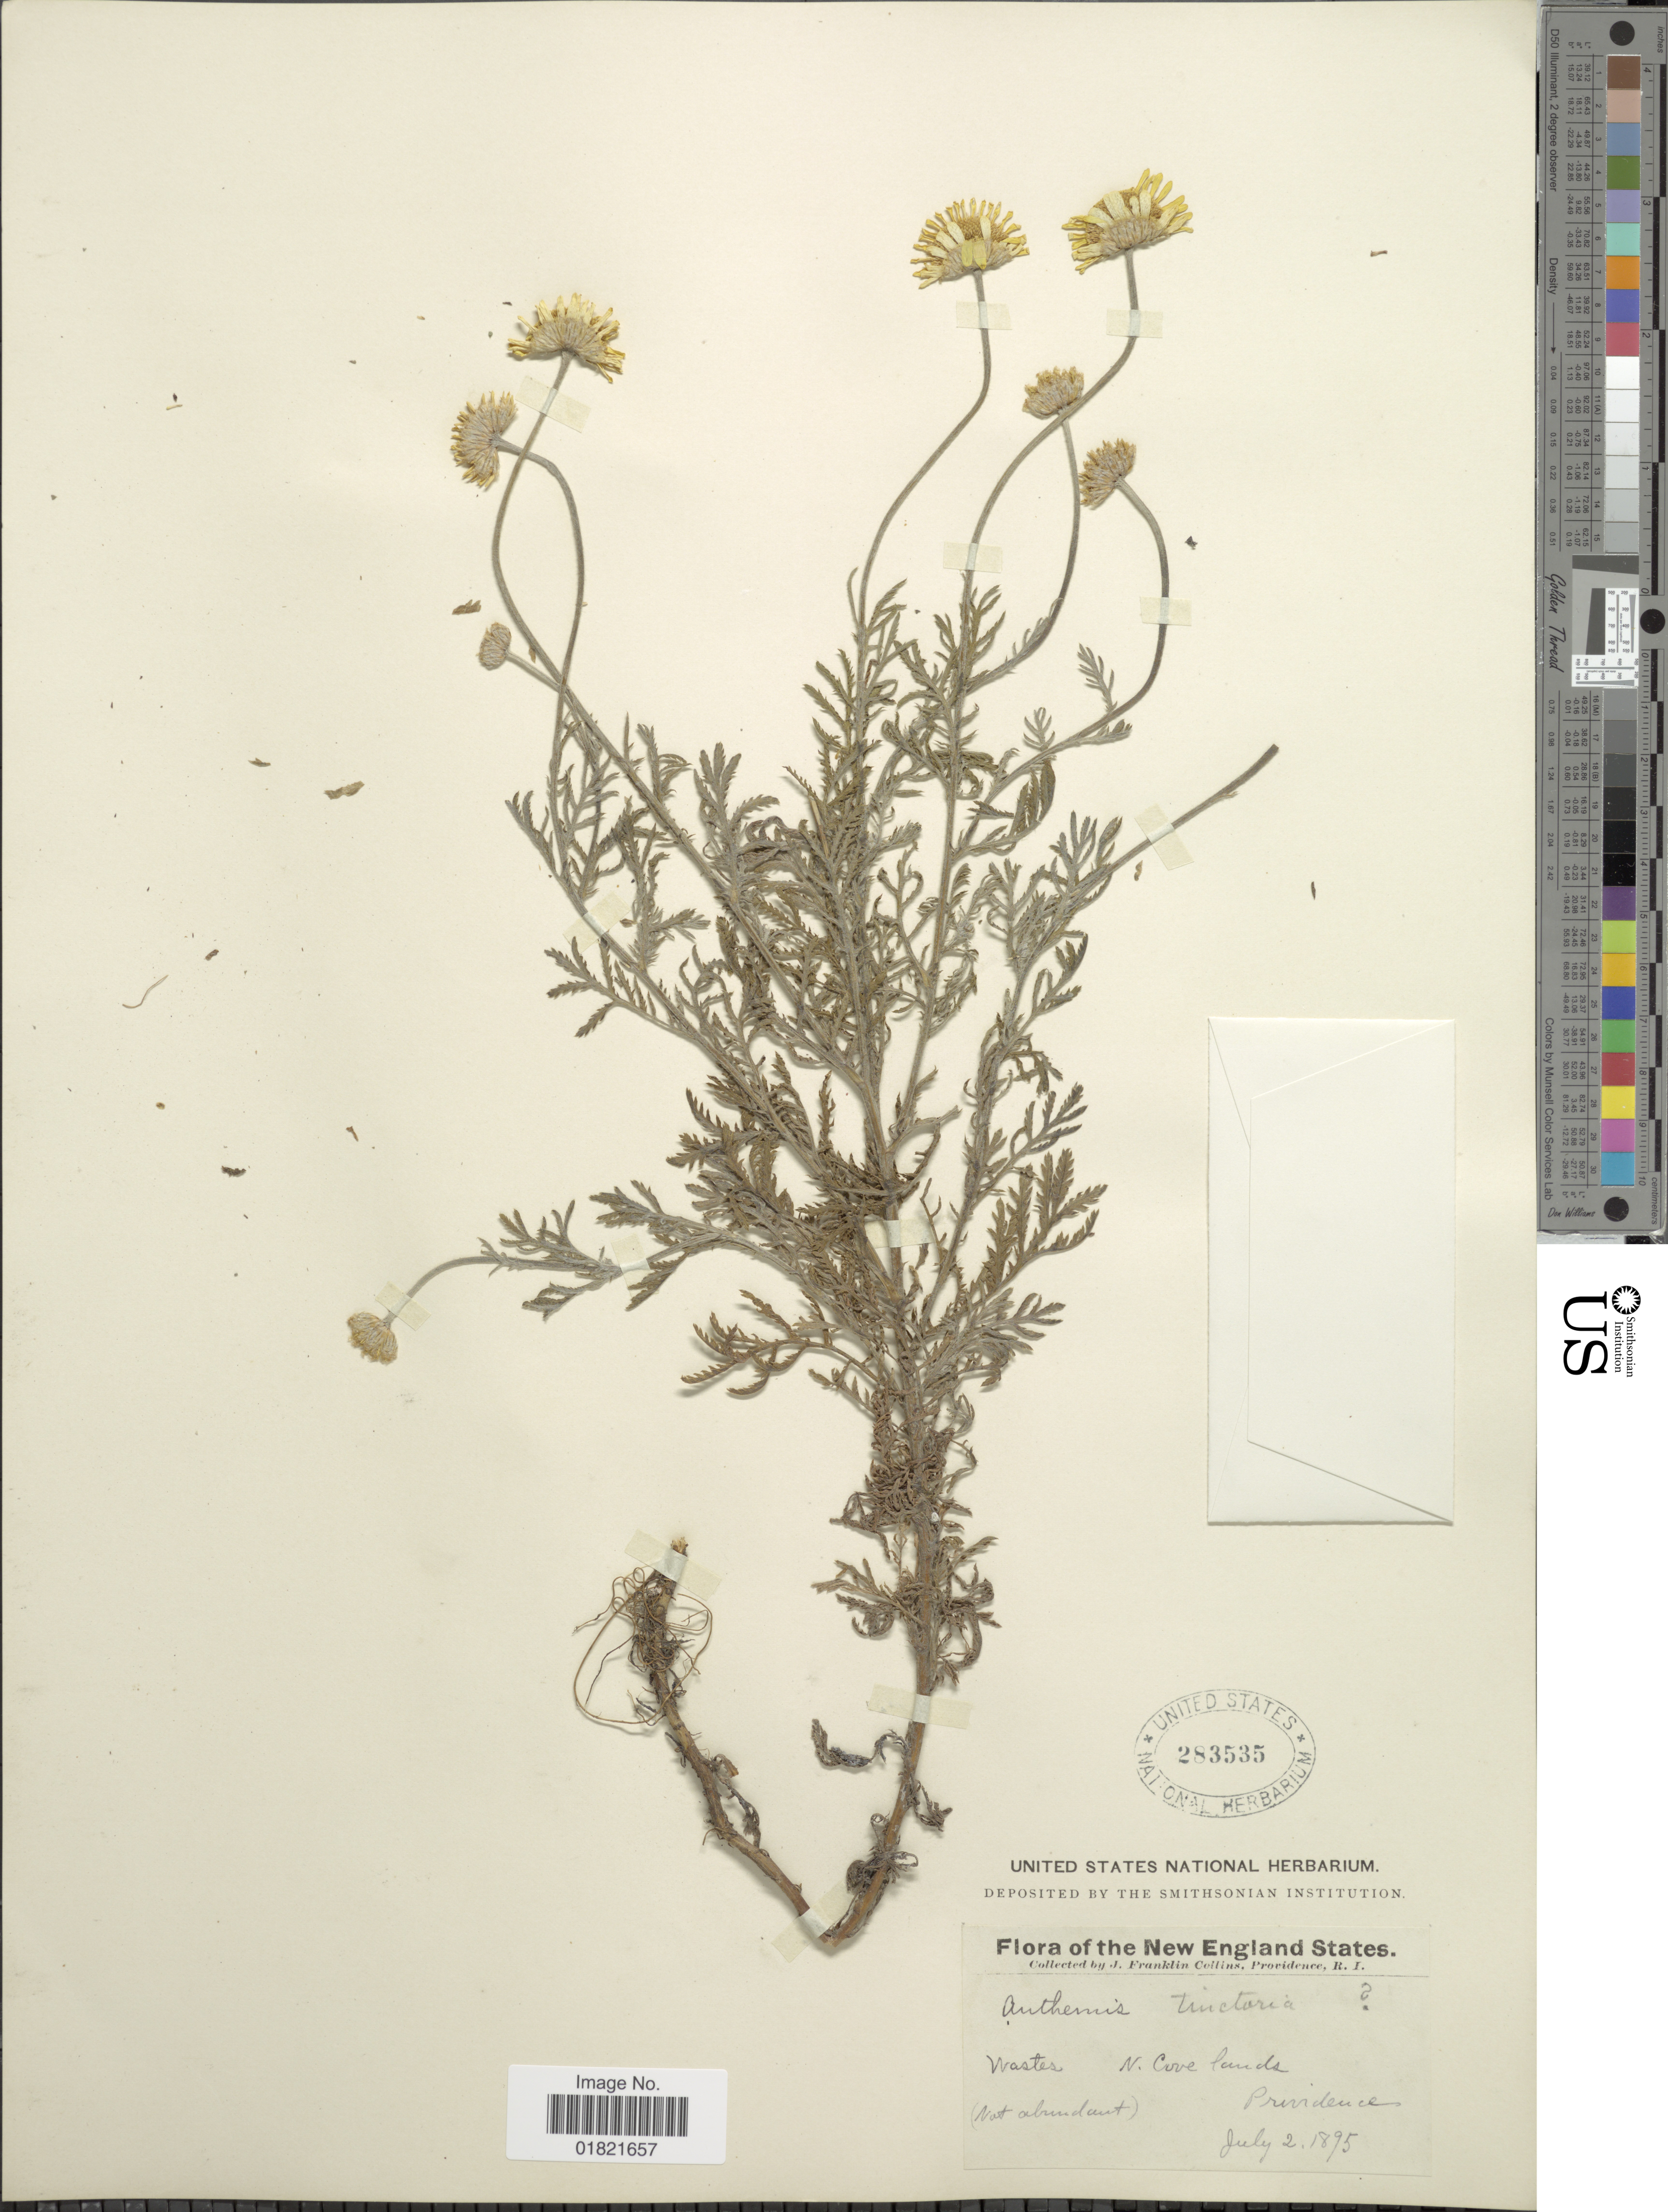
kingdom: Plantae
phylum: Tracheophyta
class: Magnoliopsida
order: Asterales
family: Asteraceae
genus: Anthemis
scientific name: Anthemis tinctoria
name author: L.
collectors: J. Collins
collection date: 1895-07-02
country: United States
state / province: Rhode Island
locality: New England States, N. Cove lands, Providence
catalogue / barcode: US 283535